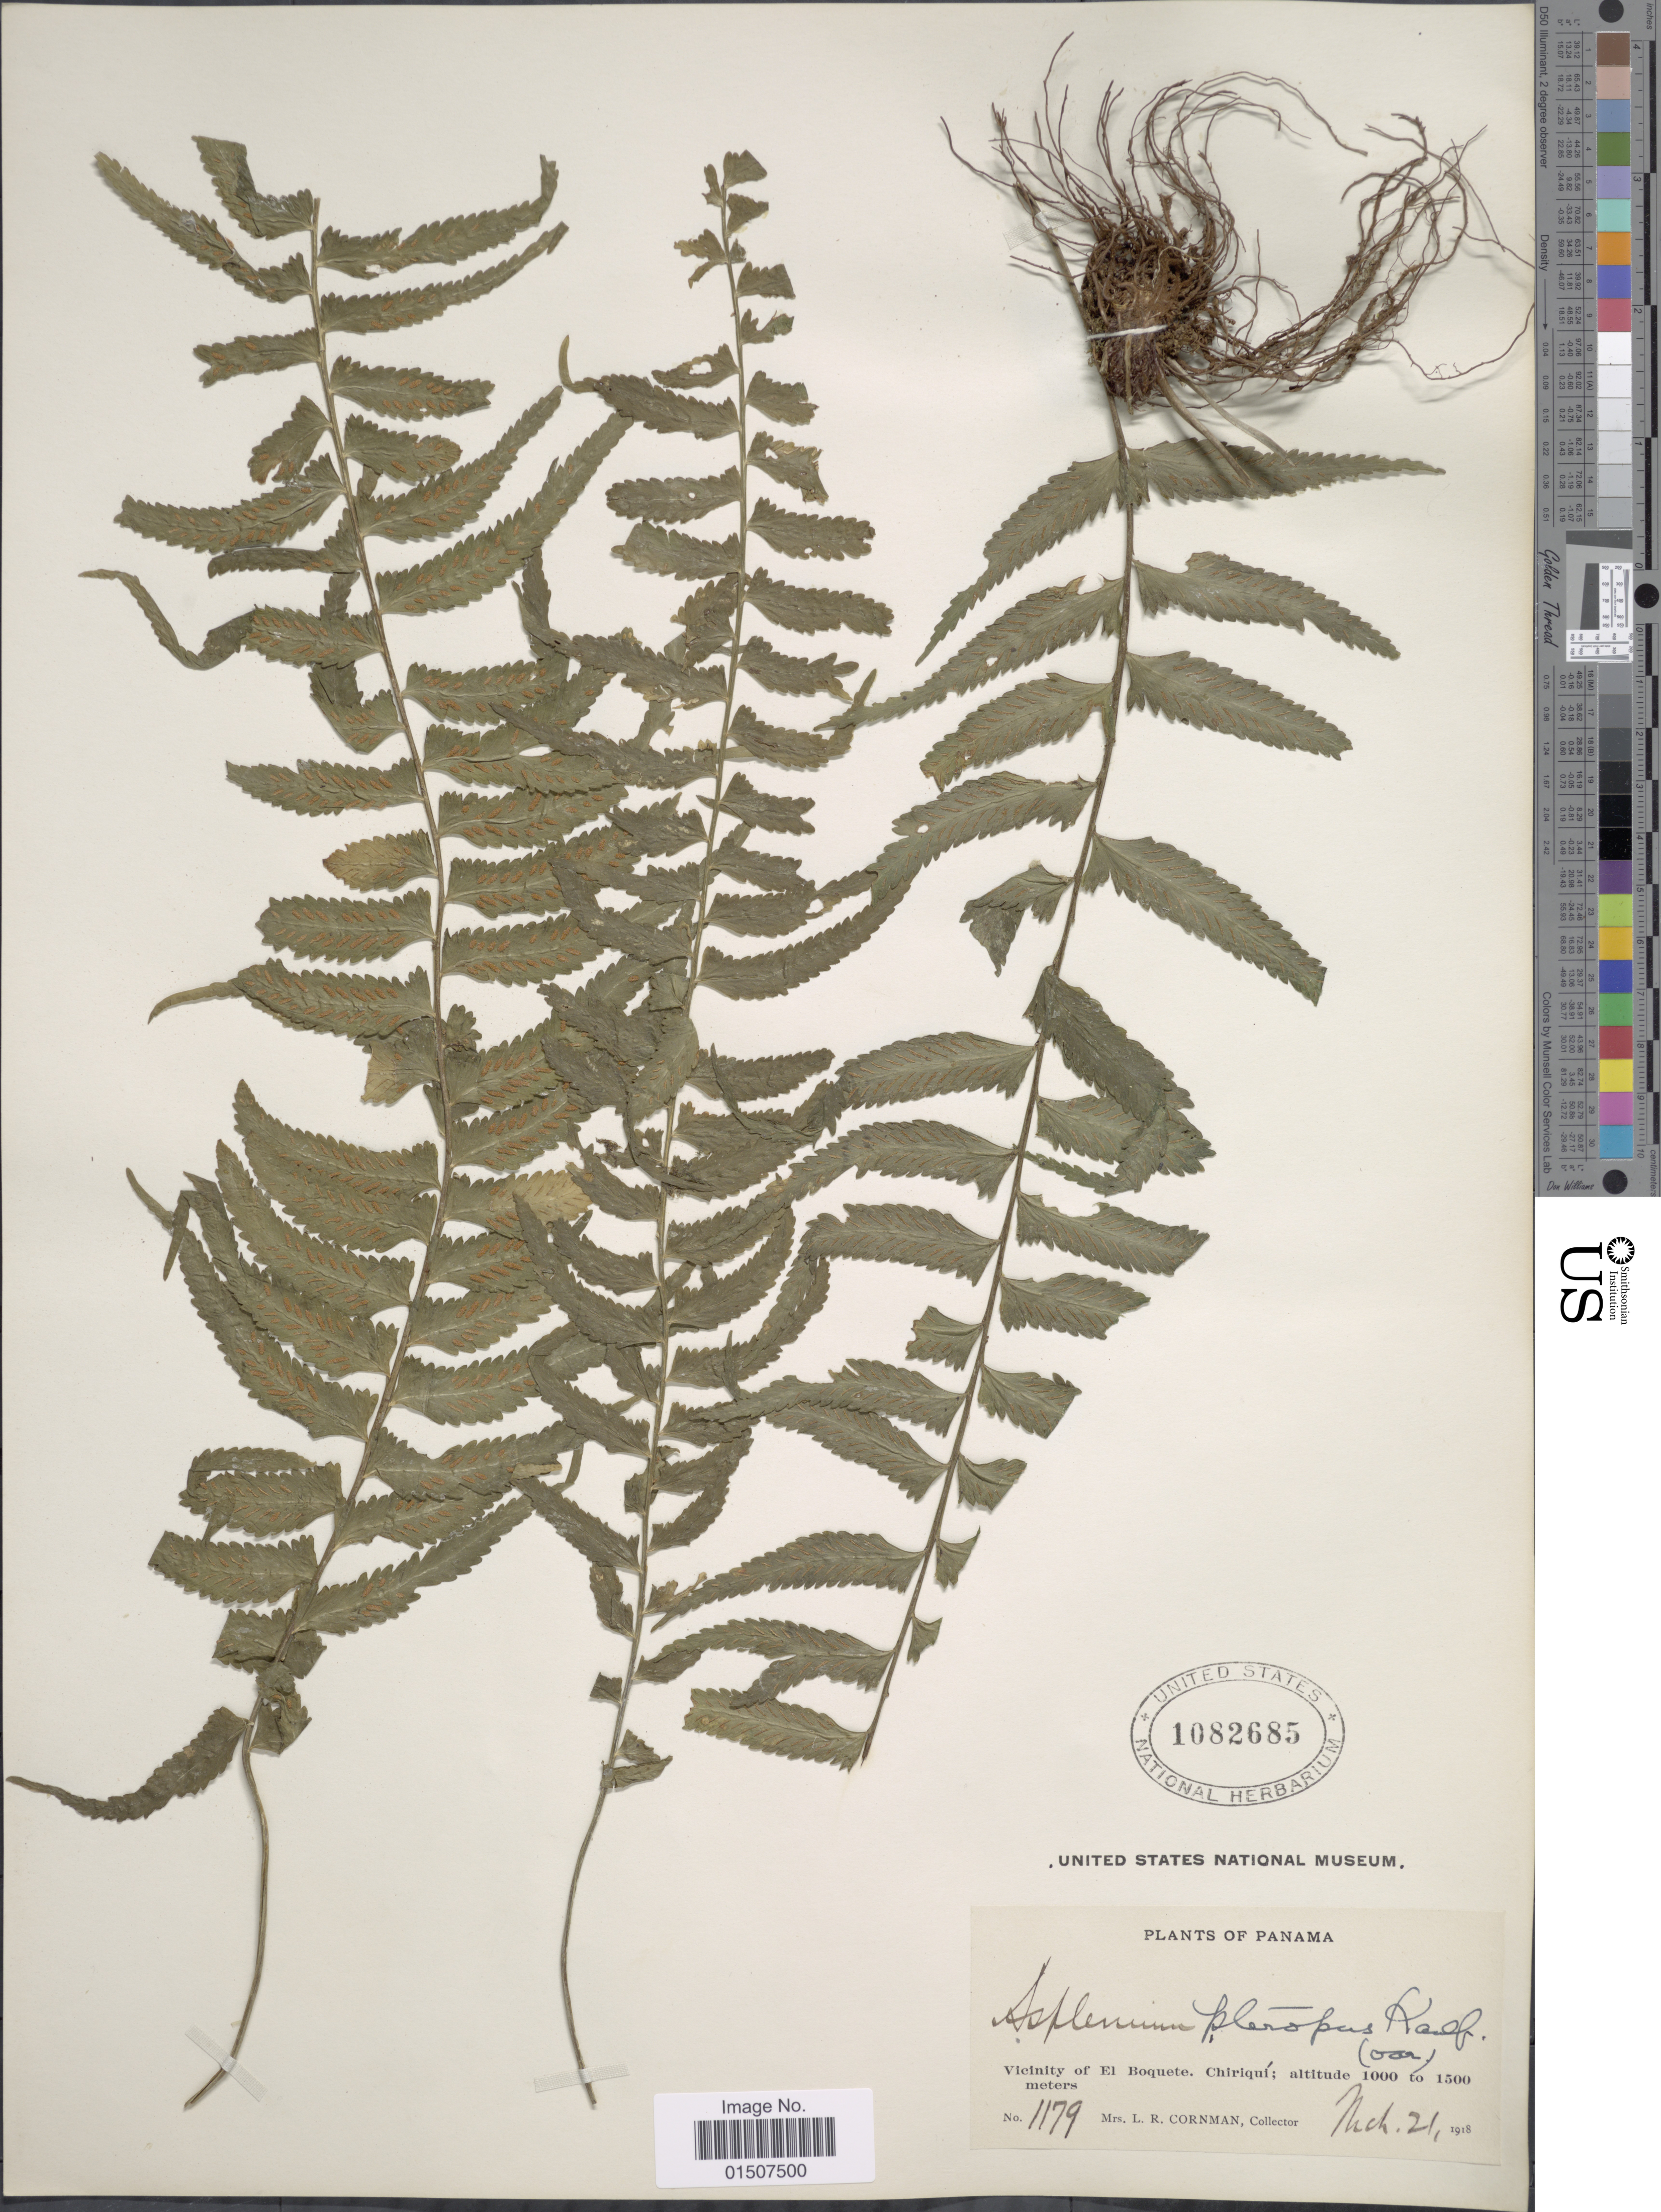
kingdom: Plantae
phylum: Tracheophyta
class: Polypodiopsida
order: Polypodiales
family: Aspleniaceae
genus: Asplenium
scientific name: Asplenium pululahuae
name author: Sodiro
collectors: L. Cornman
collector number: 1179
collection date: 1918-03-21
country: Panama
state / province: Chiriqui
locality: Vicinity of El Boquete. Chiriqui.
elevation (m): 1000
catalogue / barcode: US 1082685